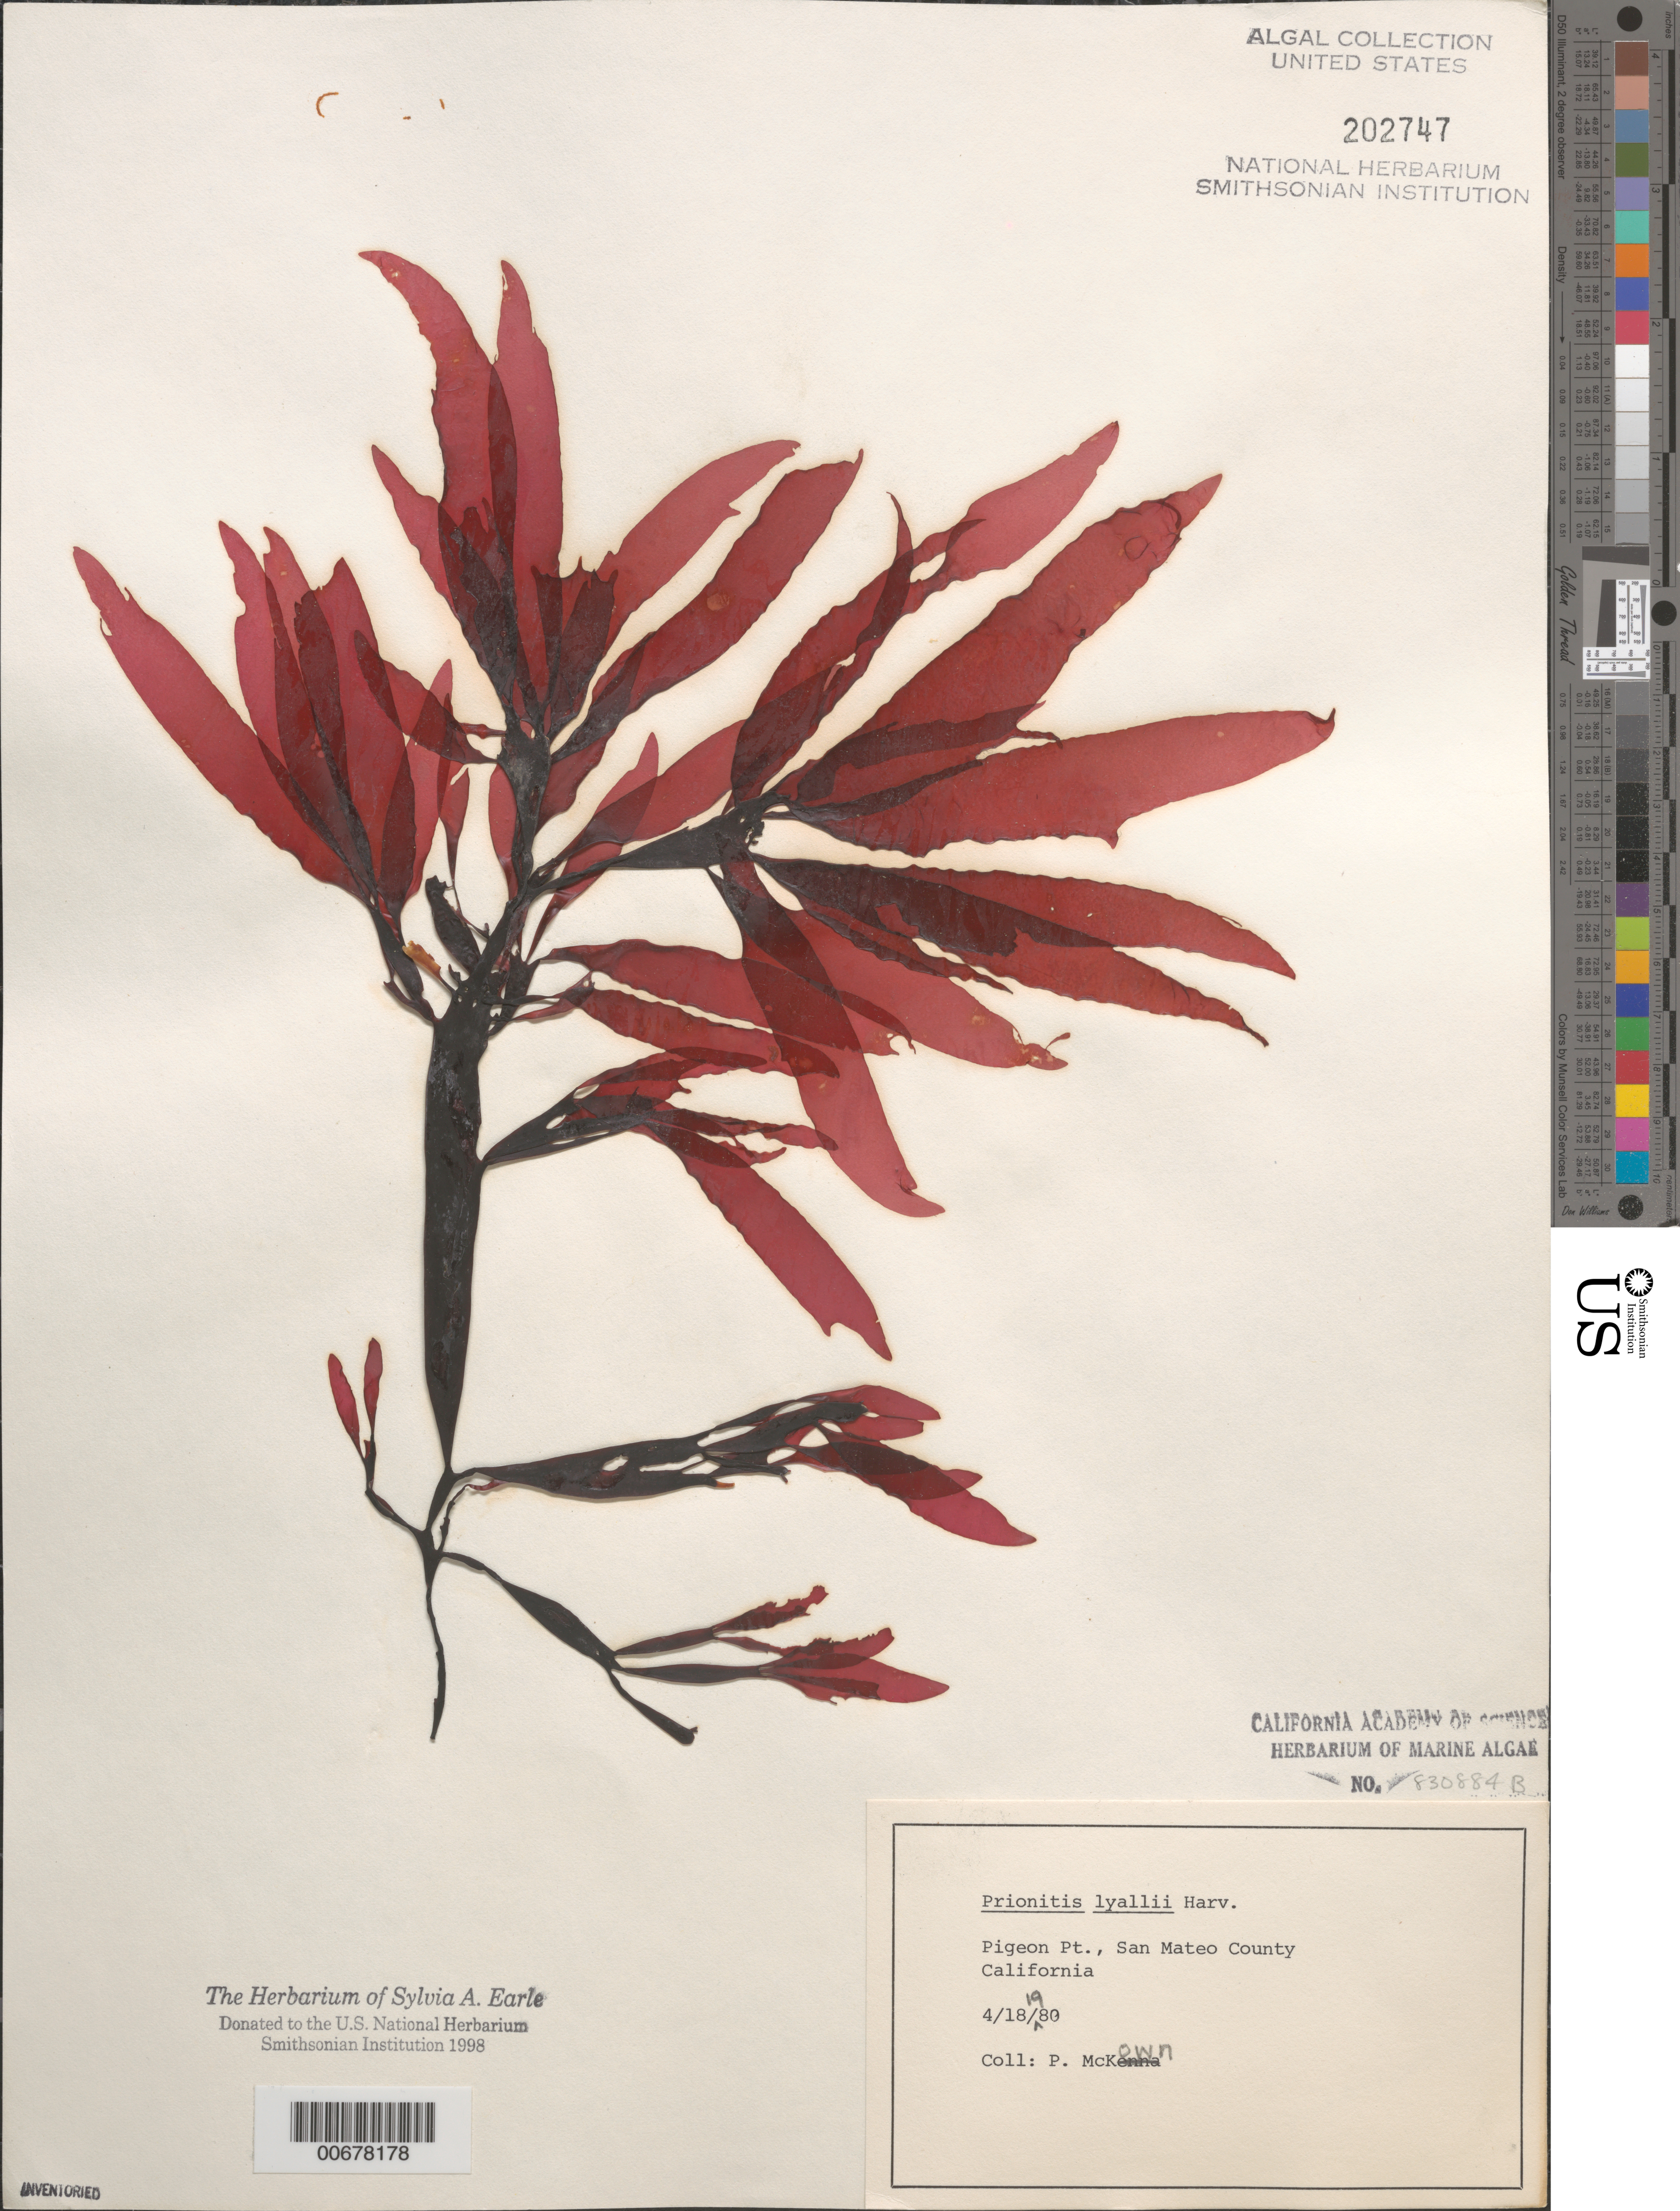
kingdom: Plantae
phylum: Rhodophyta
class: Florideophyceae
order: Cryptonemiales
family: Cryptonemiaceae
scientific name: Prionitis sternbergii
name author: (C. Agardh) J. Agardh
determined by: Algae name updating Project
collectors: P. McKown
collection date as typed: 18 Apr 1980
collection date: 1980-04-18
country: United States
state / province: California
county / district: San Mateo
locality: Pigeon Point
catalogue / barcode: US 202747